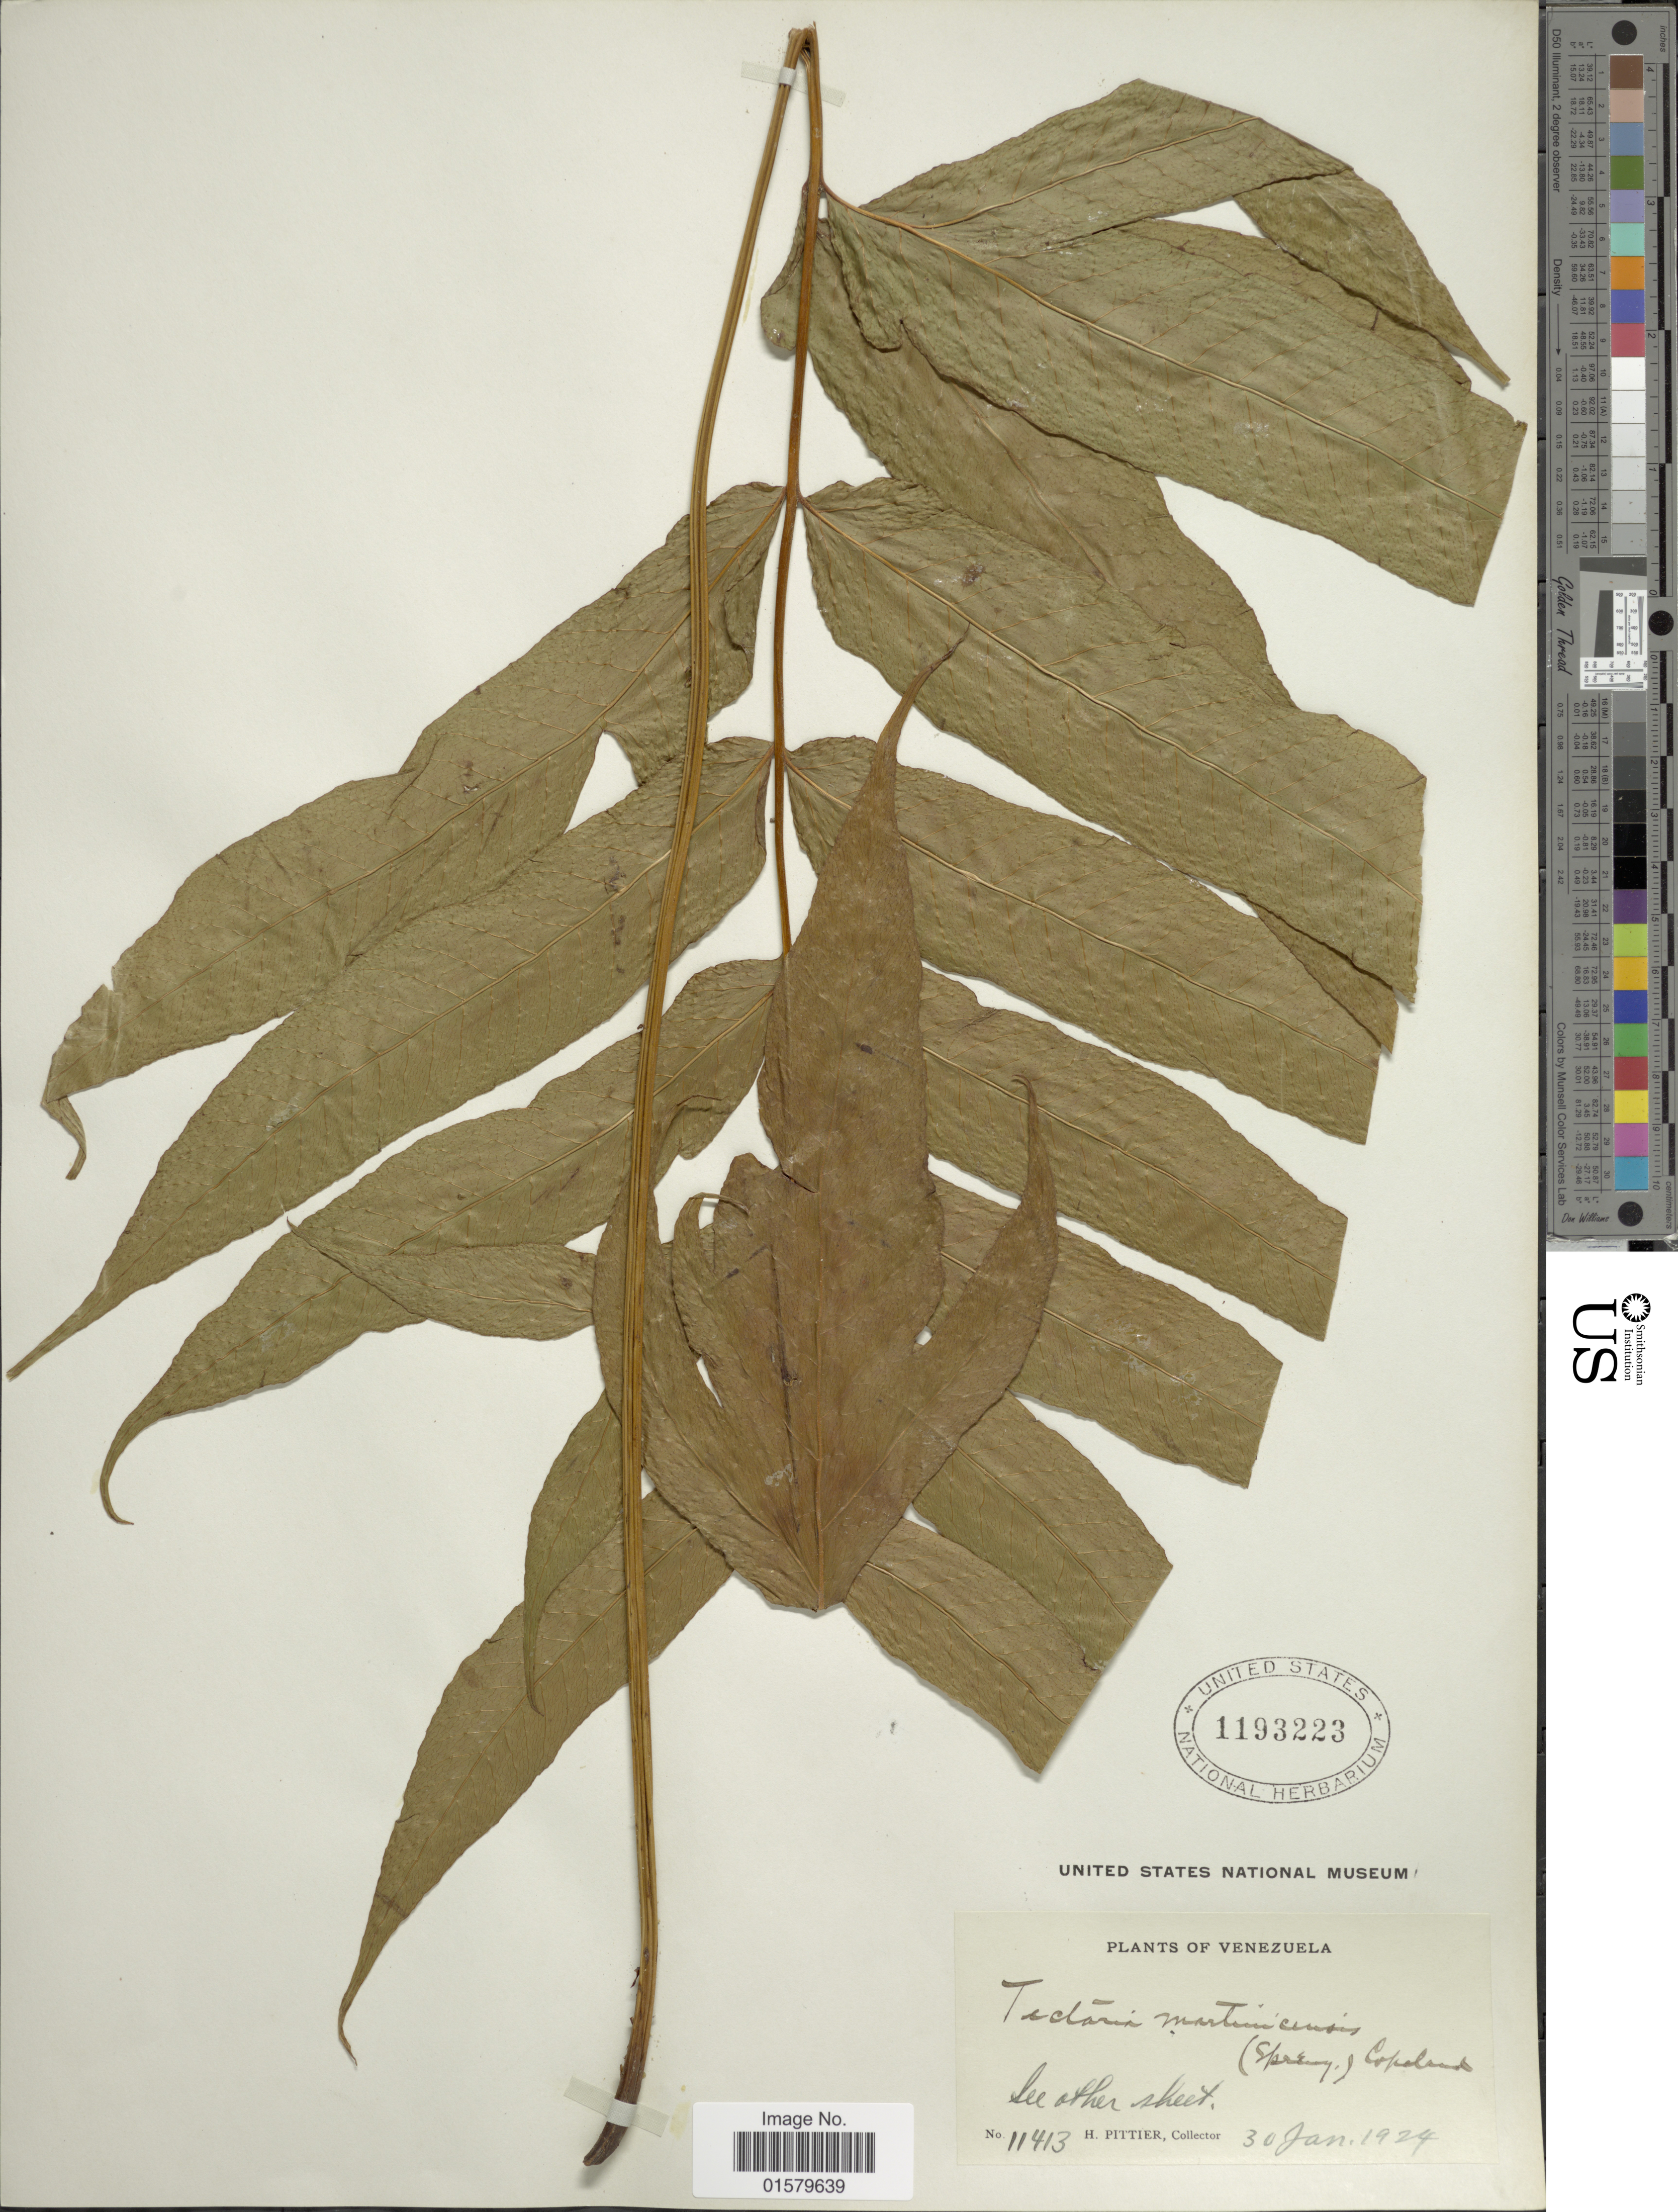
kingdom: Plantae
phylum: Tracheophyta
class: Polypodiopsida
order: Polypodiales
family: Tectariaceae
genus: Tectaria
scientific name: Tectaria incisa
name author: Cav.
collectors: H. F. Pittier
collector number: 11413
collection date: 1924-01-30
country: Venezuela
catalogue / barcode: US 1193223